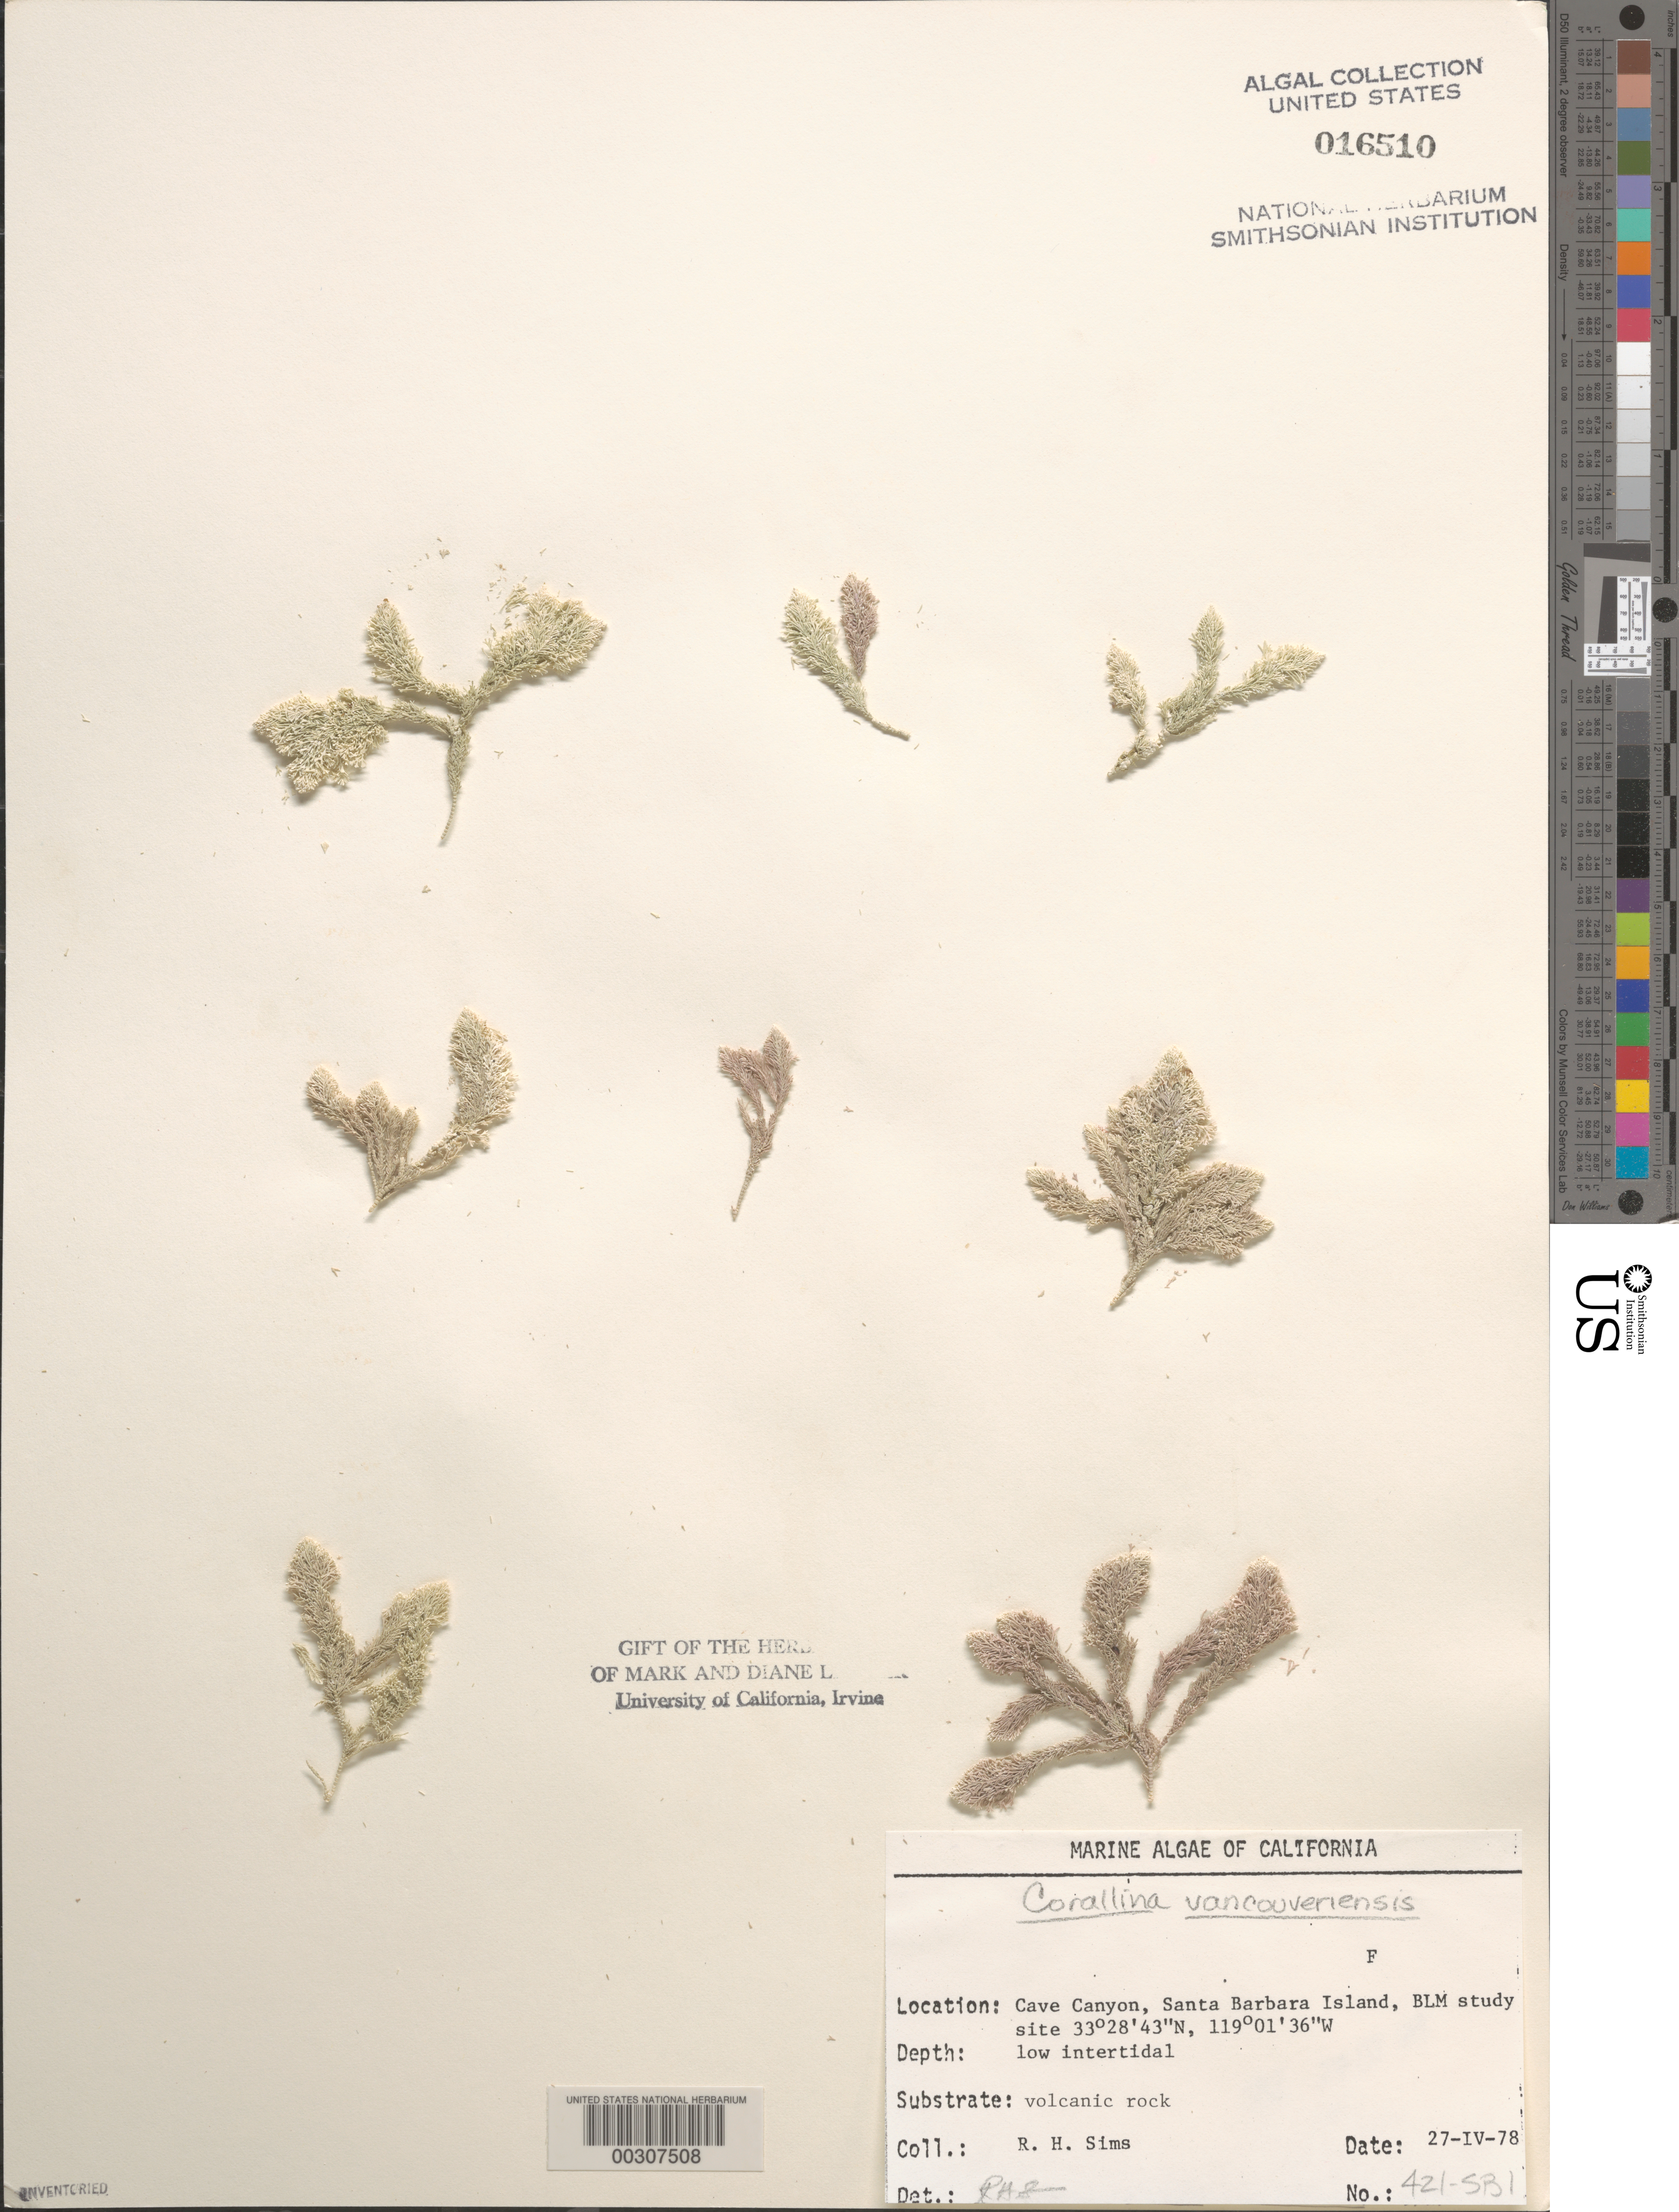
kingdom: Plantae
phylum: Rhodophyta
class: Florideophyceae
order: Corallinales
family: Corallinaceae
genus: Corallina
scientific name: Corallina vancouveriensis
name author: Yendo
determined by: Sims, Robert H.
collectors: R. H. Sims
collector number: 421-SBI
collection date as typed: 27 Apr 1978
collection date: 1978-04-27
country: United States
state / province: California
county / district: Santa Barbara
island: Santa Barbara Island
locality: Cave Canyon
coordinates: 33 28' 43" N, 119 01' 36" W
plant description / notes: BLM-SOCALBIGHT Rocky Intertidal Survey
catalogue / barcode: US 16510